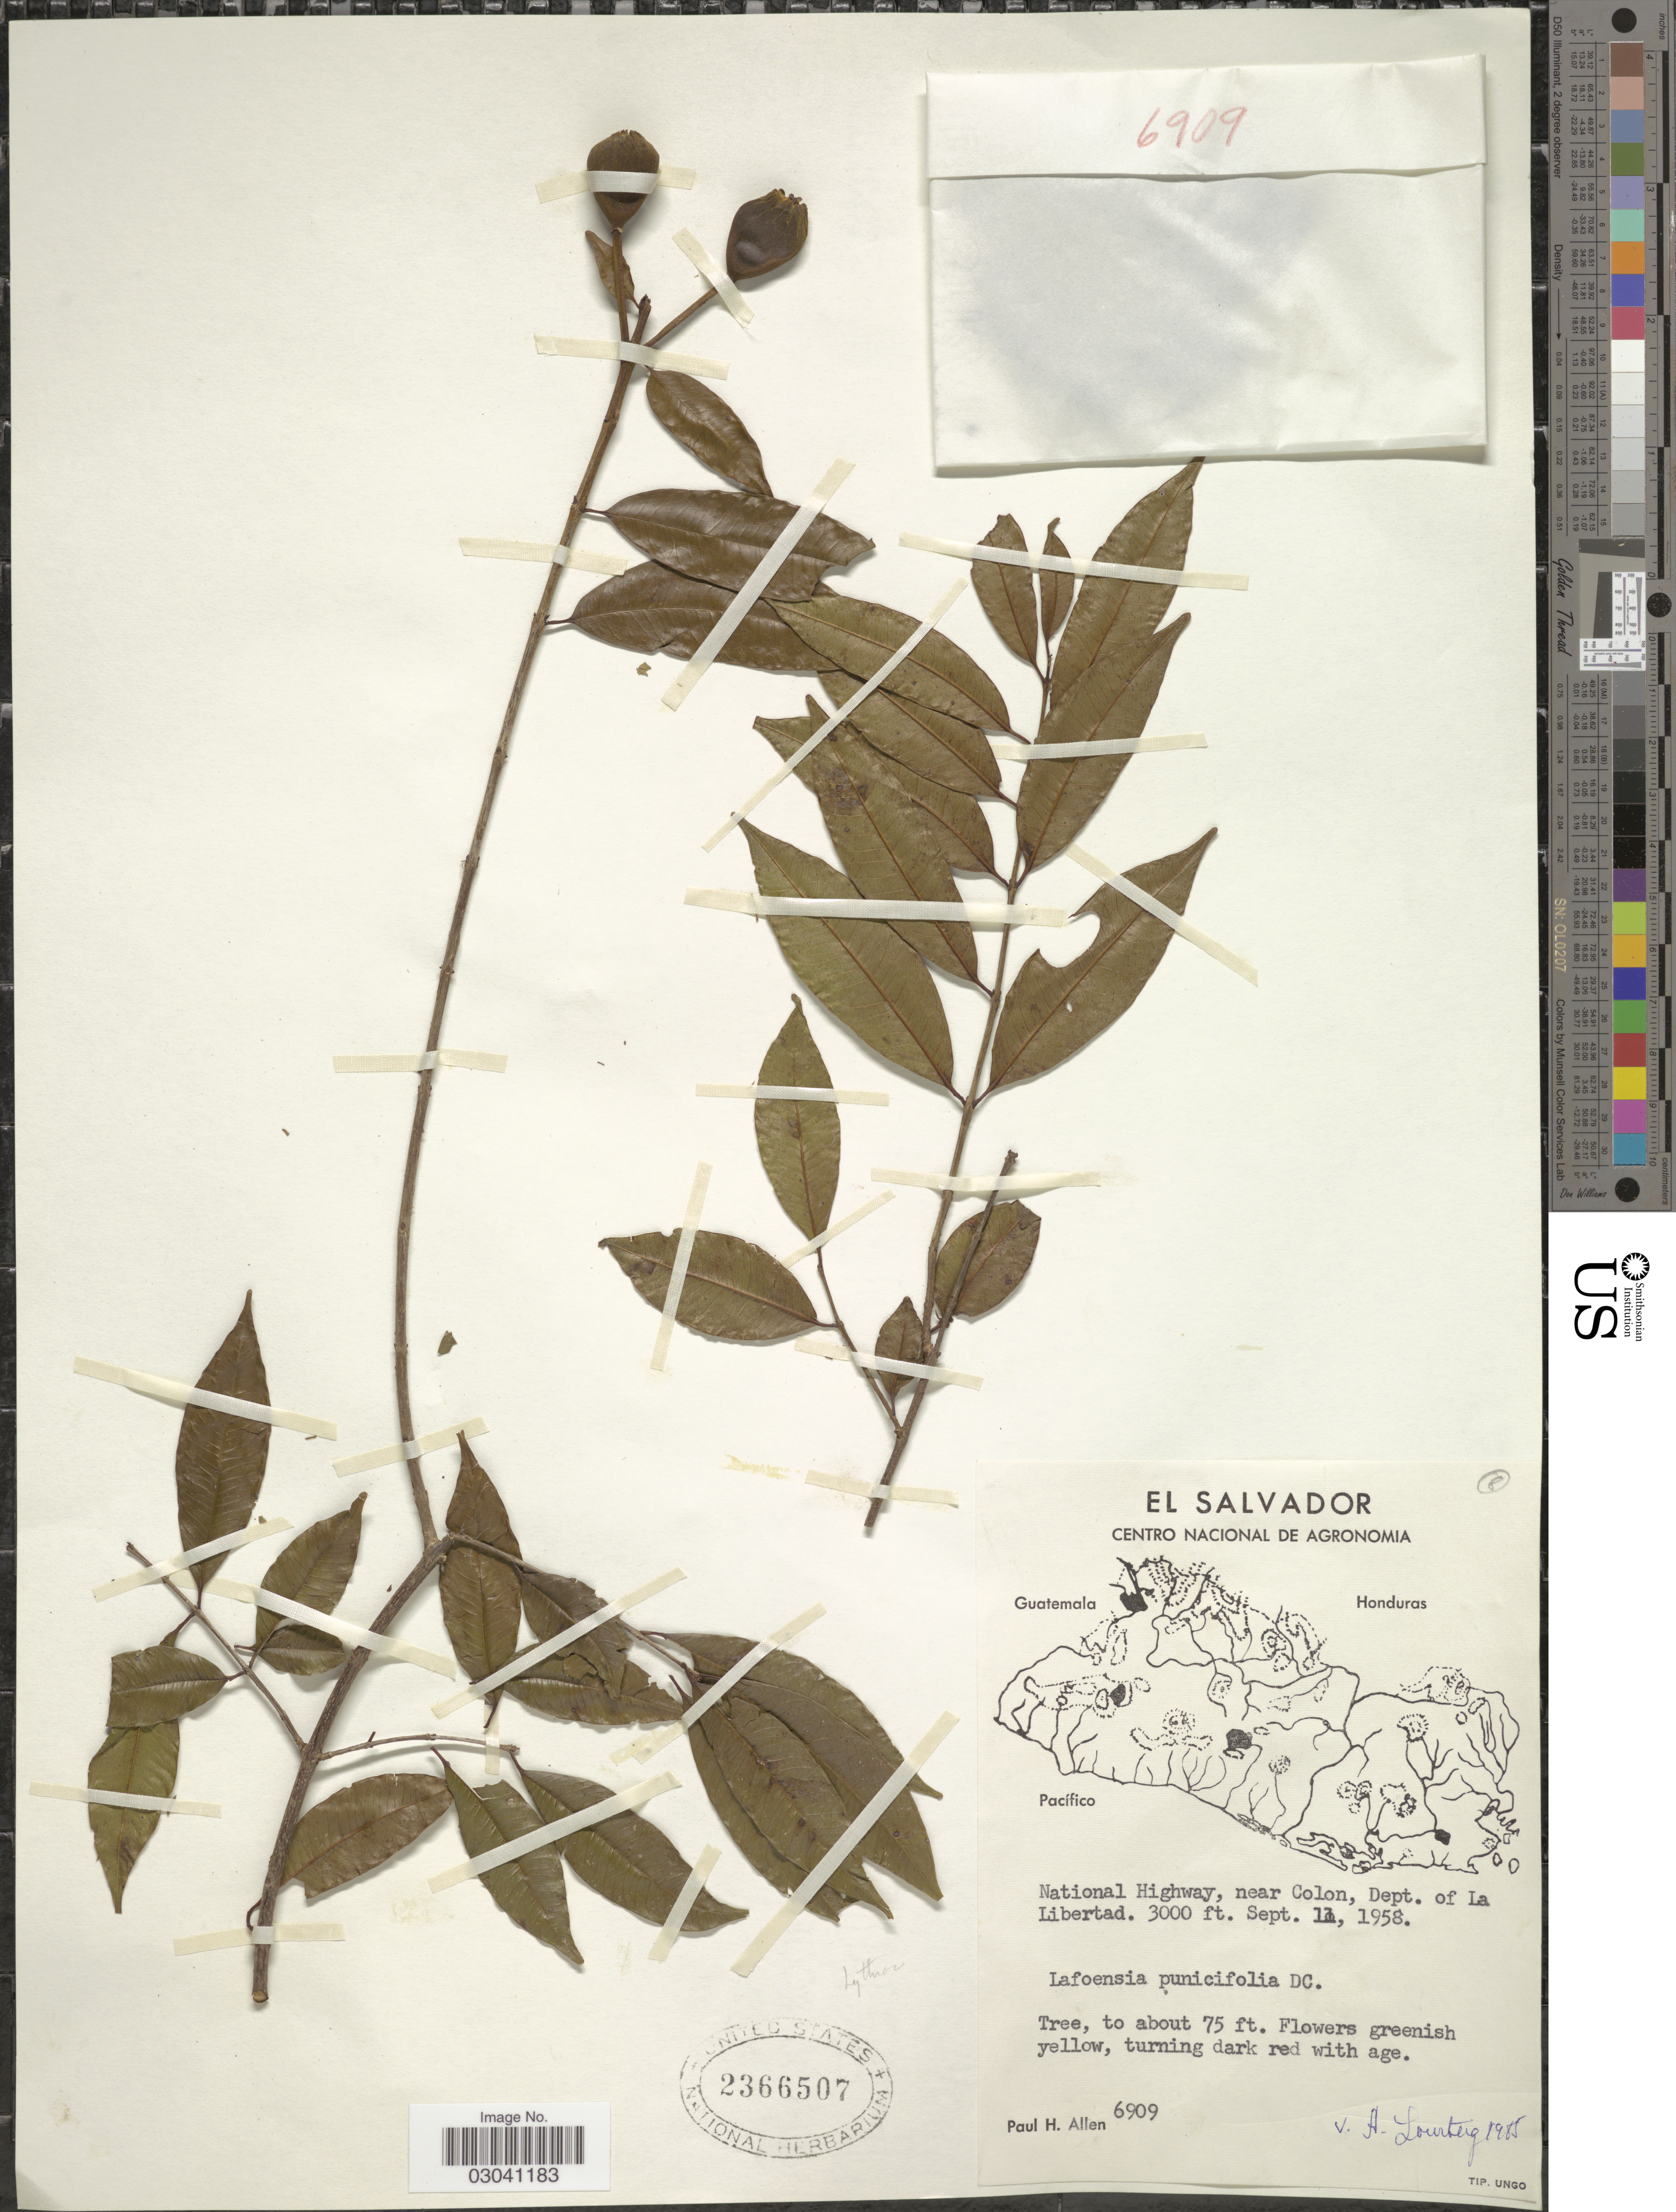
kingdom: Plantae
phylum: Tracheophyta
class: Magnoliopsida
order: Myrtales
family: Lythraceae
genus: Lafoensia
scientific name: Lafoensia punicifolia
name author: DC.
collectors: P. H. Allen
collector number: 6909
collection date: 1958-09-11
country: El Salvador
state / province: La Libertad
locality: National Highway, near Colon, Dept. of La Libertad.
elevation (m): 914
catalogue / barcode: US 2366507